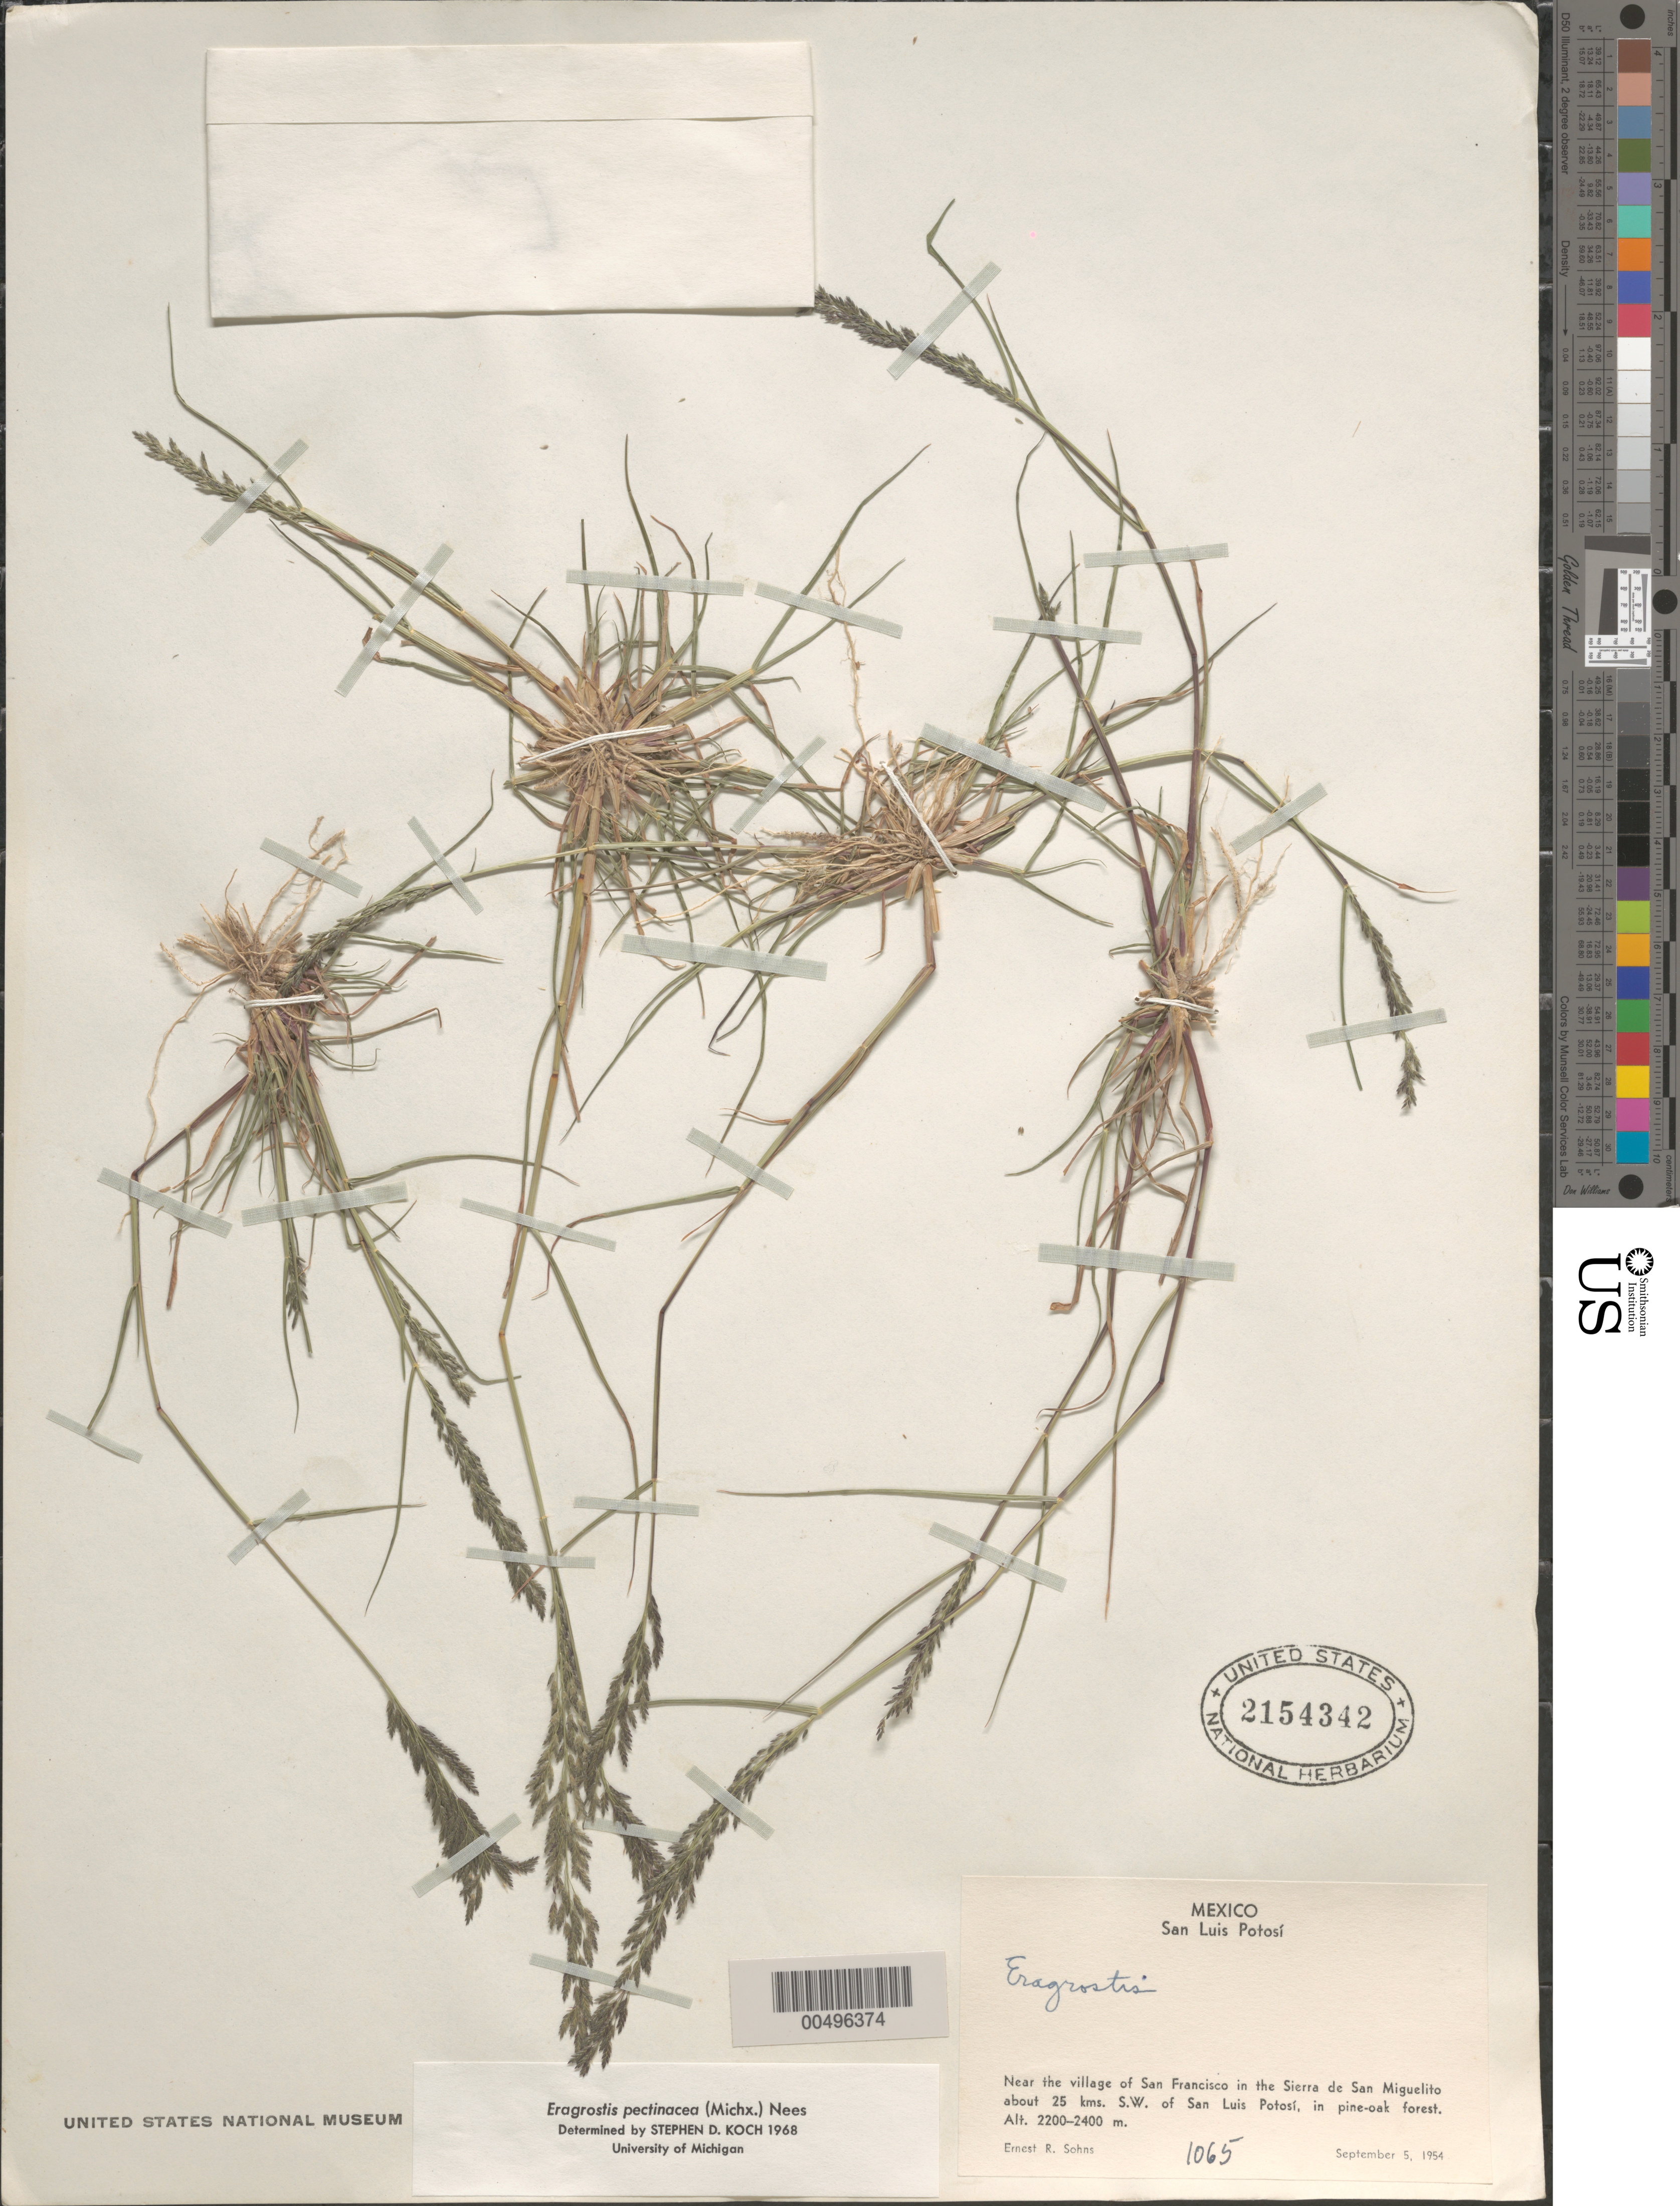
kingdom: Plantae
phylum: Tracheophyta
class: Liliopsida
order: Poales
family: Poaceae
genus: Eragrostis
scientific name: Eragrostis pectinacea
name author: (Michx.) Nees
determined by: Koch, S. D.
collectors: E. R. Sohns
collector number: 1065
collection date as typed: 5 Sep 1954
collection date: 1954-09-05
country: Mexico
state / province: San Luis Potosi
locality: Near the village of San Francisco in the Sierra de San Miguelito about 25 km SW of San Luis Potosí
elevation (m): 2200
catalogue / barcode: US 2154342